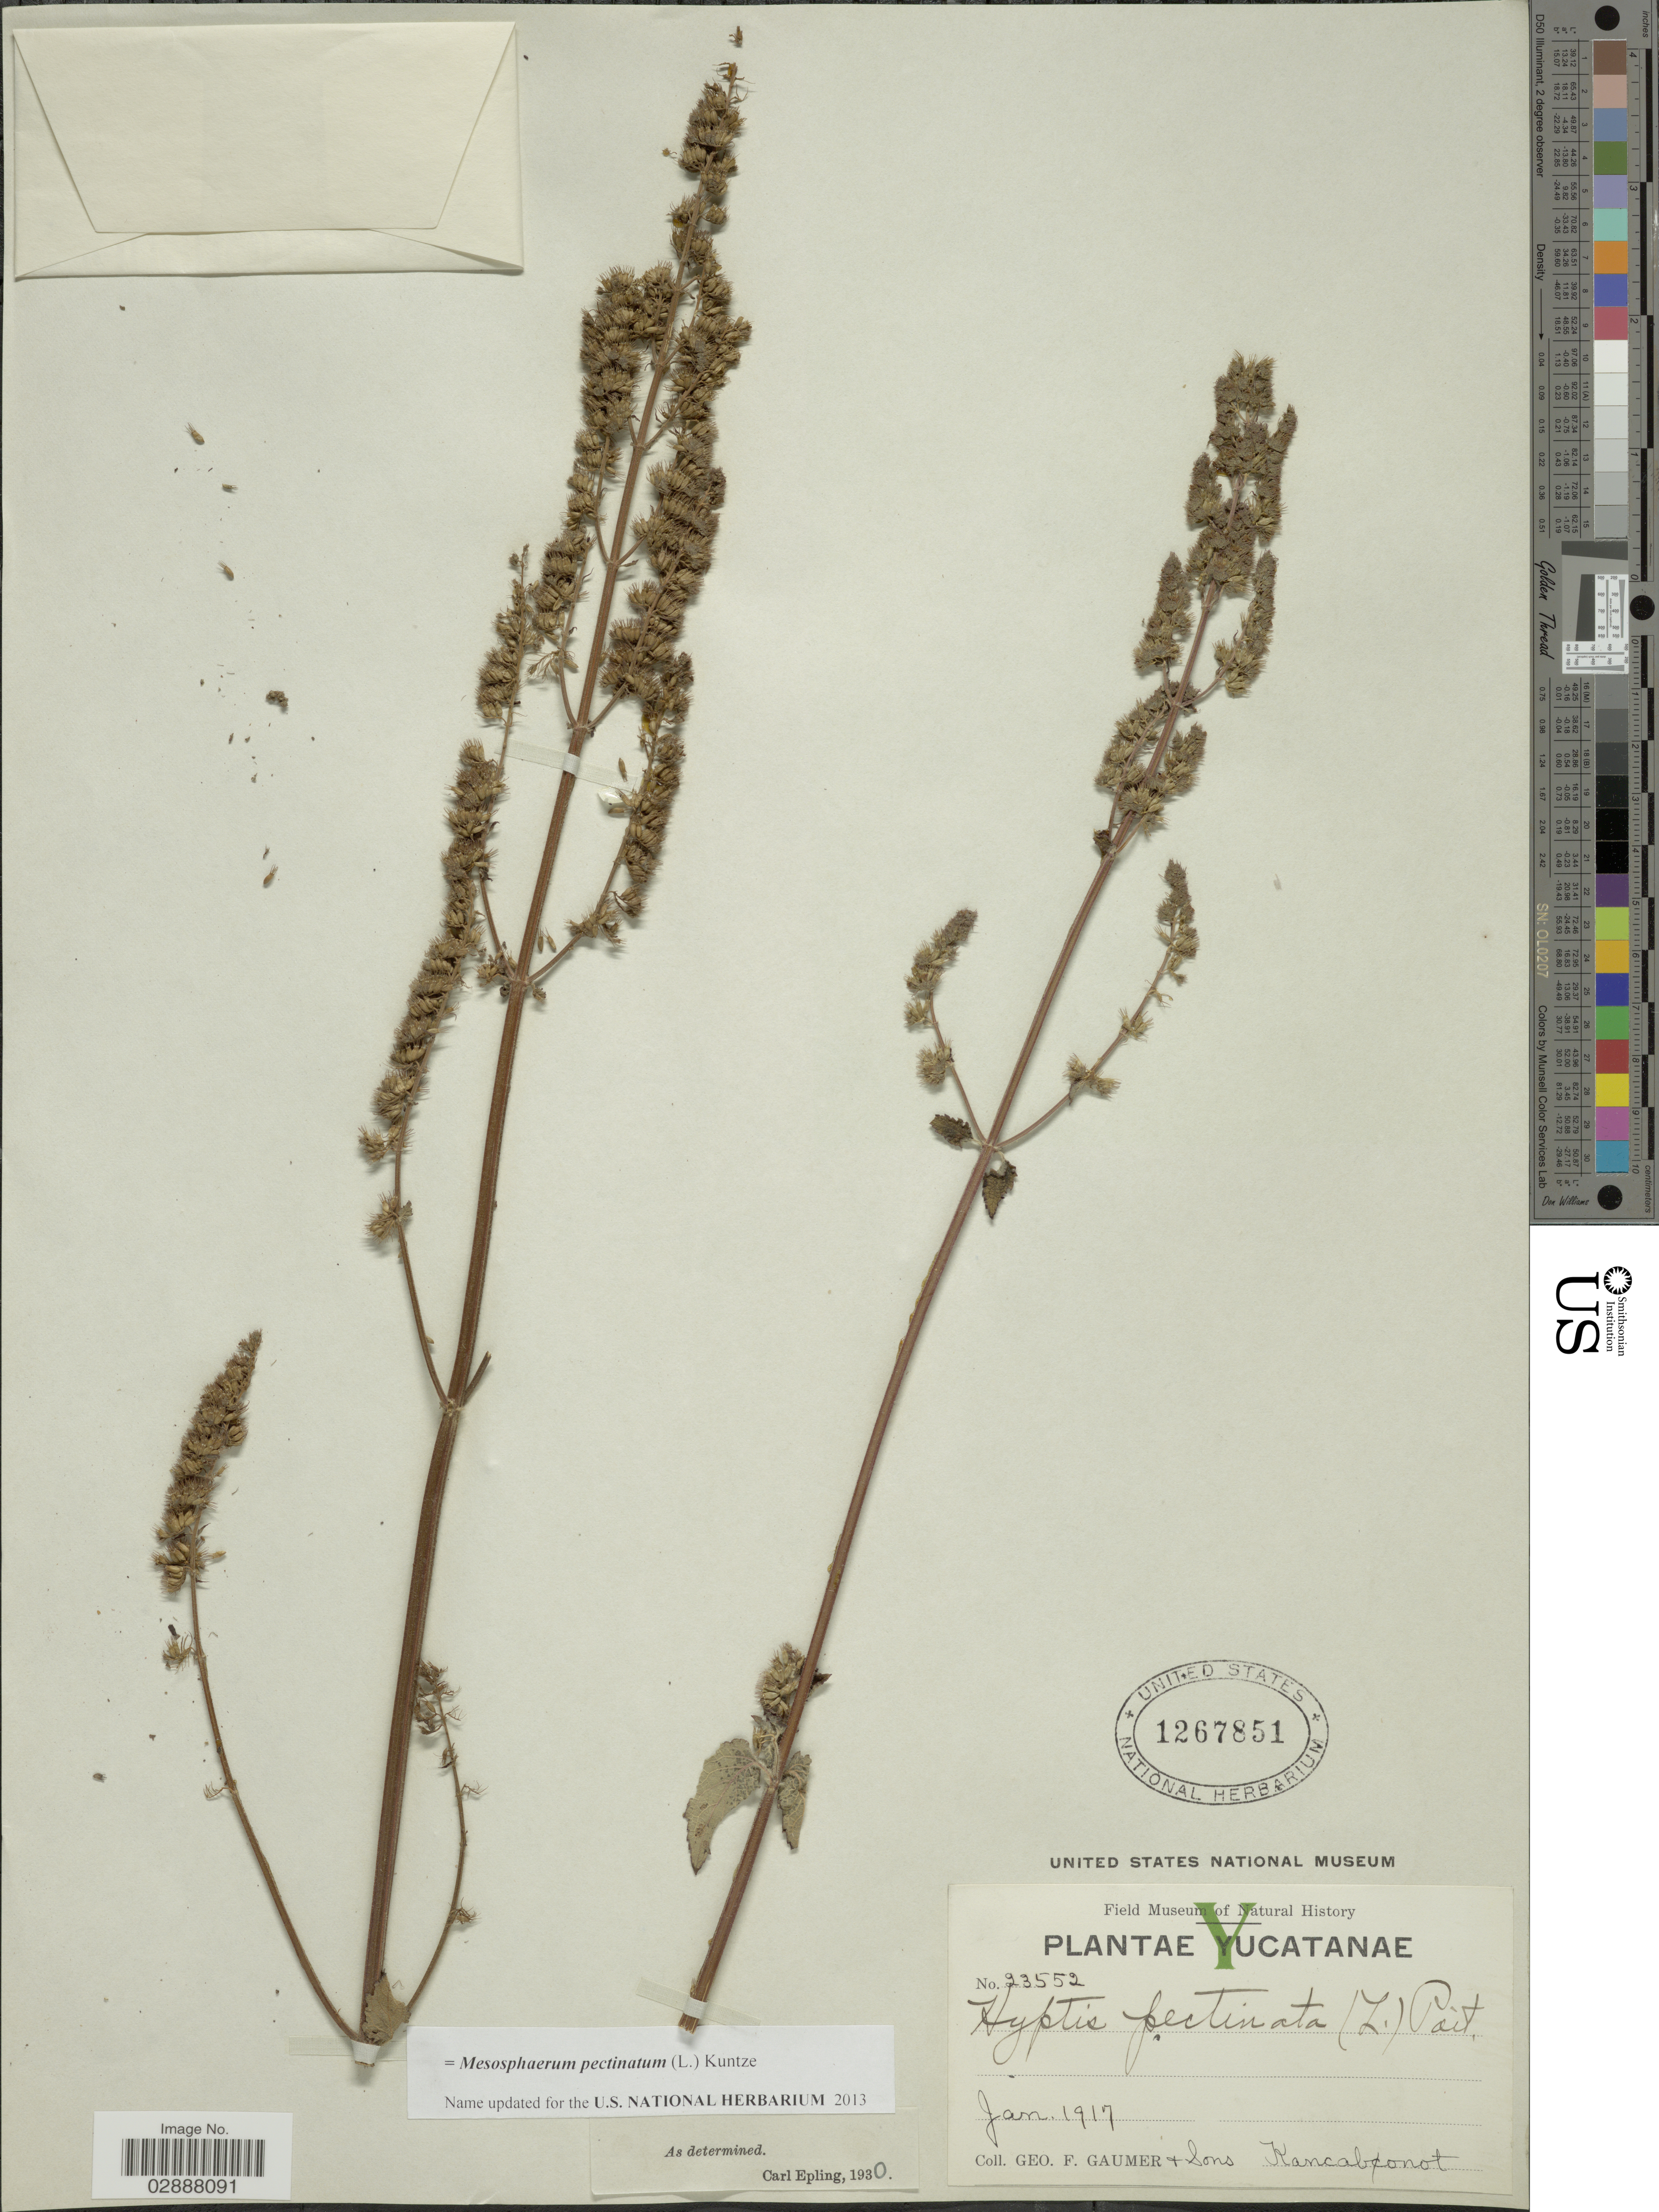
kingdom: Plantae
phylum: Tracheophyta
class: Magnoliopsida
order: Lamiales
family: Lamiaceae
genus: Mesosphaerum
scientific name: Mesosphaerum pectinatum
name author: (L.) Kuntze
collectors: G. F. Gaumer & Sons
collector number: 23552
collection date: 1917-01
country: Mexico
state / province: Yucatán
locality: Kancabonot.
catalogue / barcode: US 1267851